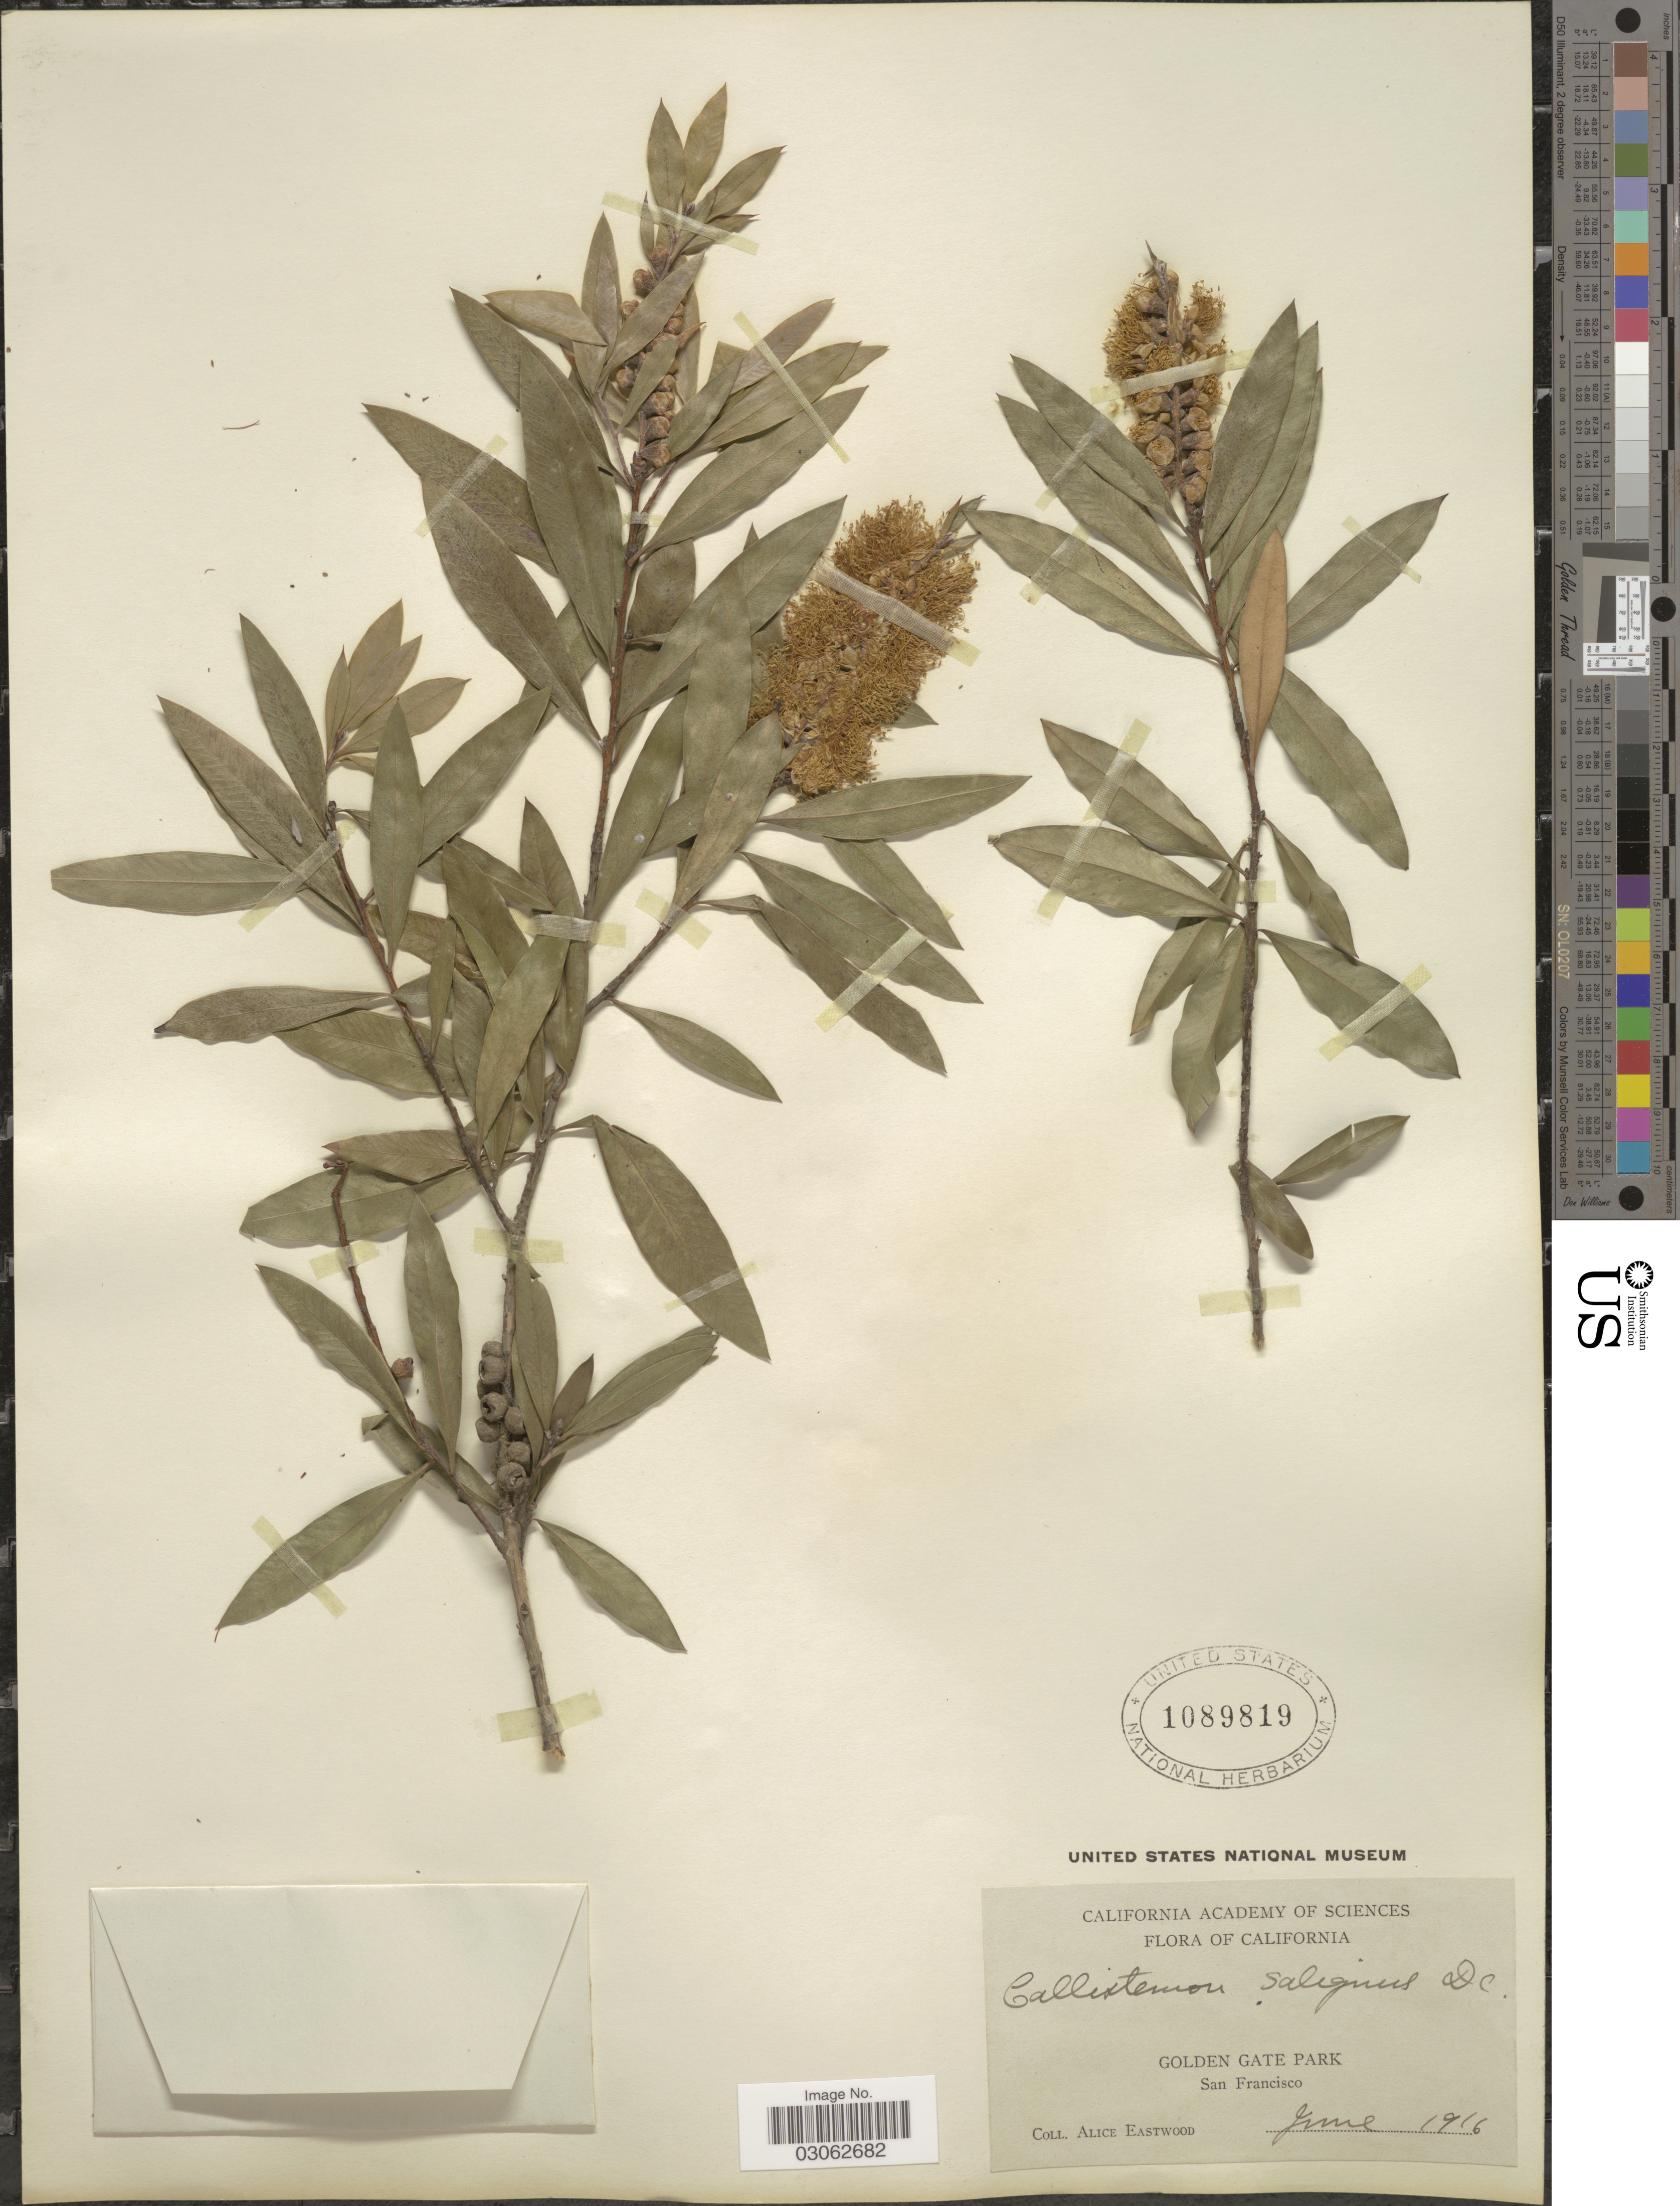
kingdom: Plantae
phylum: Tracheophyta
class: Magnoliopsida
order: Myrtales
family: Myrtaceae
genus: Callistemon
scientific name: Callistemon rugulosus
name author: (Link) DC.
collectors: A. Eastwood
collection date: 1916-06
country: United States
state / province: California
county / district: San Francisco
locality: Golden Gate Park, San Francisco.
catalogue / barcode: US 1089819